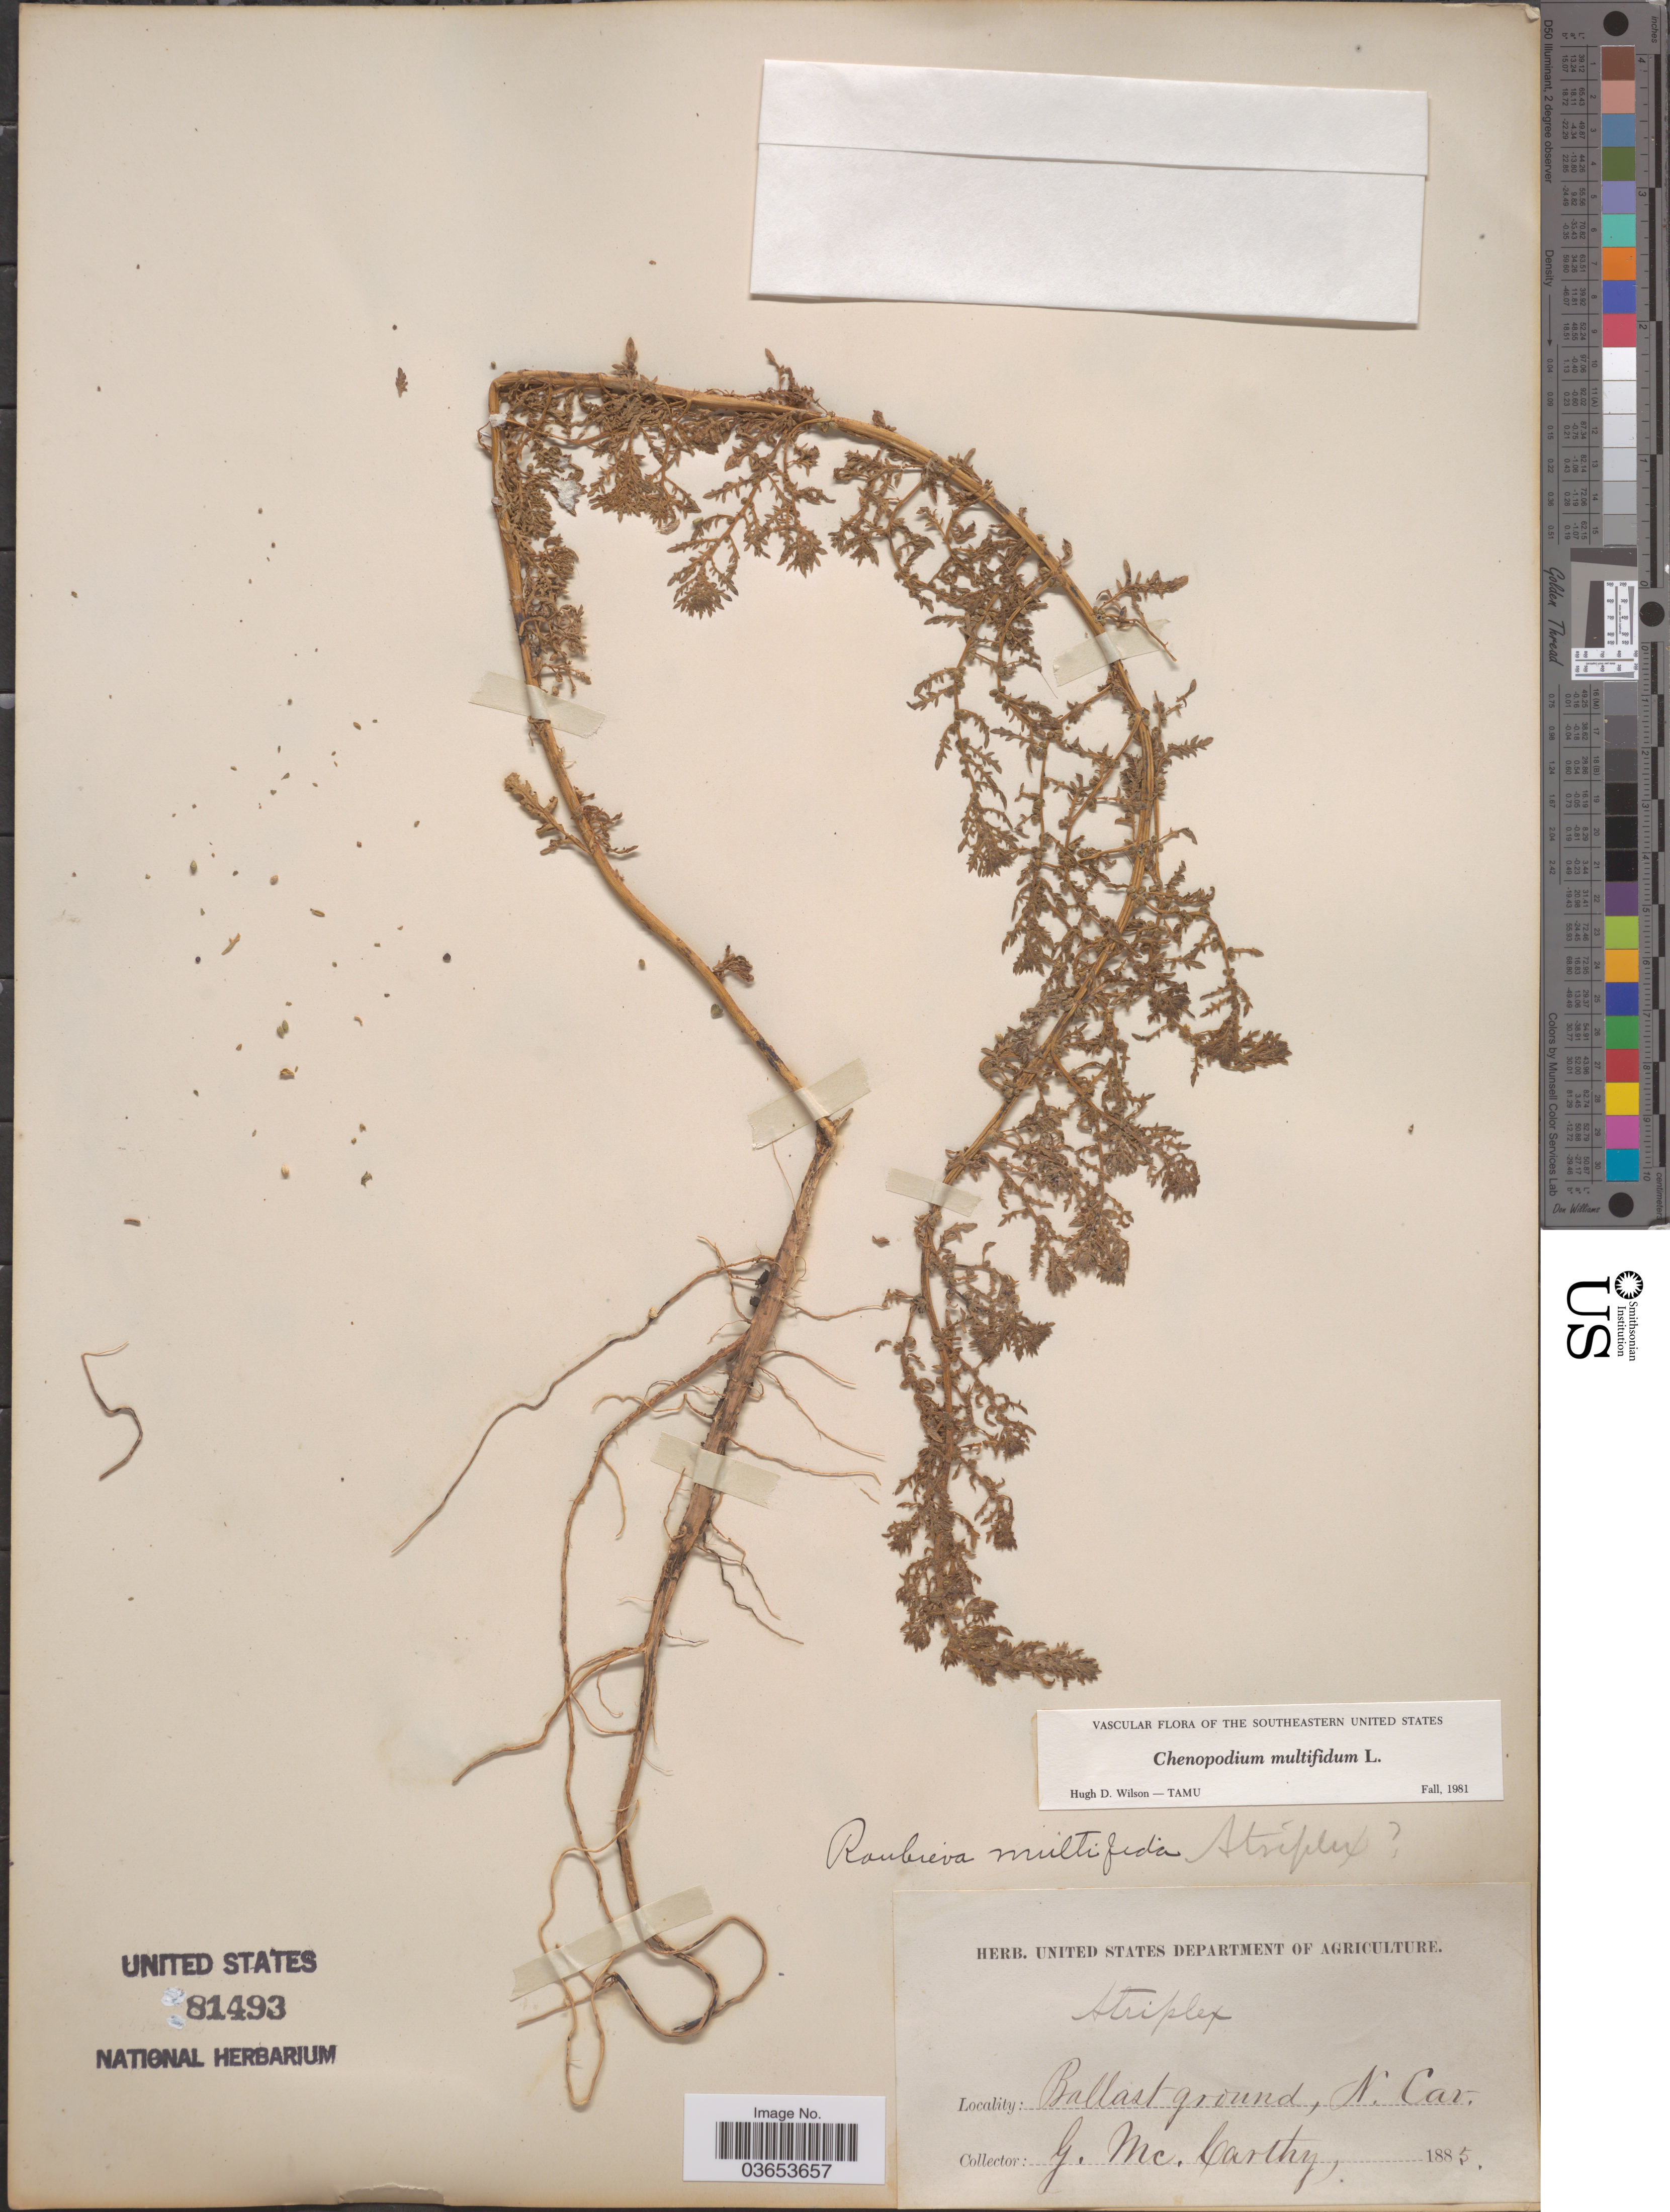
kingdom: Plantae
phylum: Tracheophyta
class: Magnoliopsida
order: Caryophyllales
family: Amaranthaceae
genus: Chenopodium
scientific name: Chenopodium multifidum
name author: L.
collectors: G. McCarthy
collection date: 1885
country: United States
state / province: North Carolina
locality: Ballast ground.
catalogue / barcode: US 81493